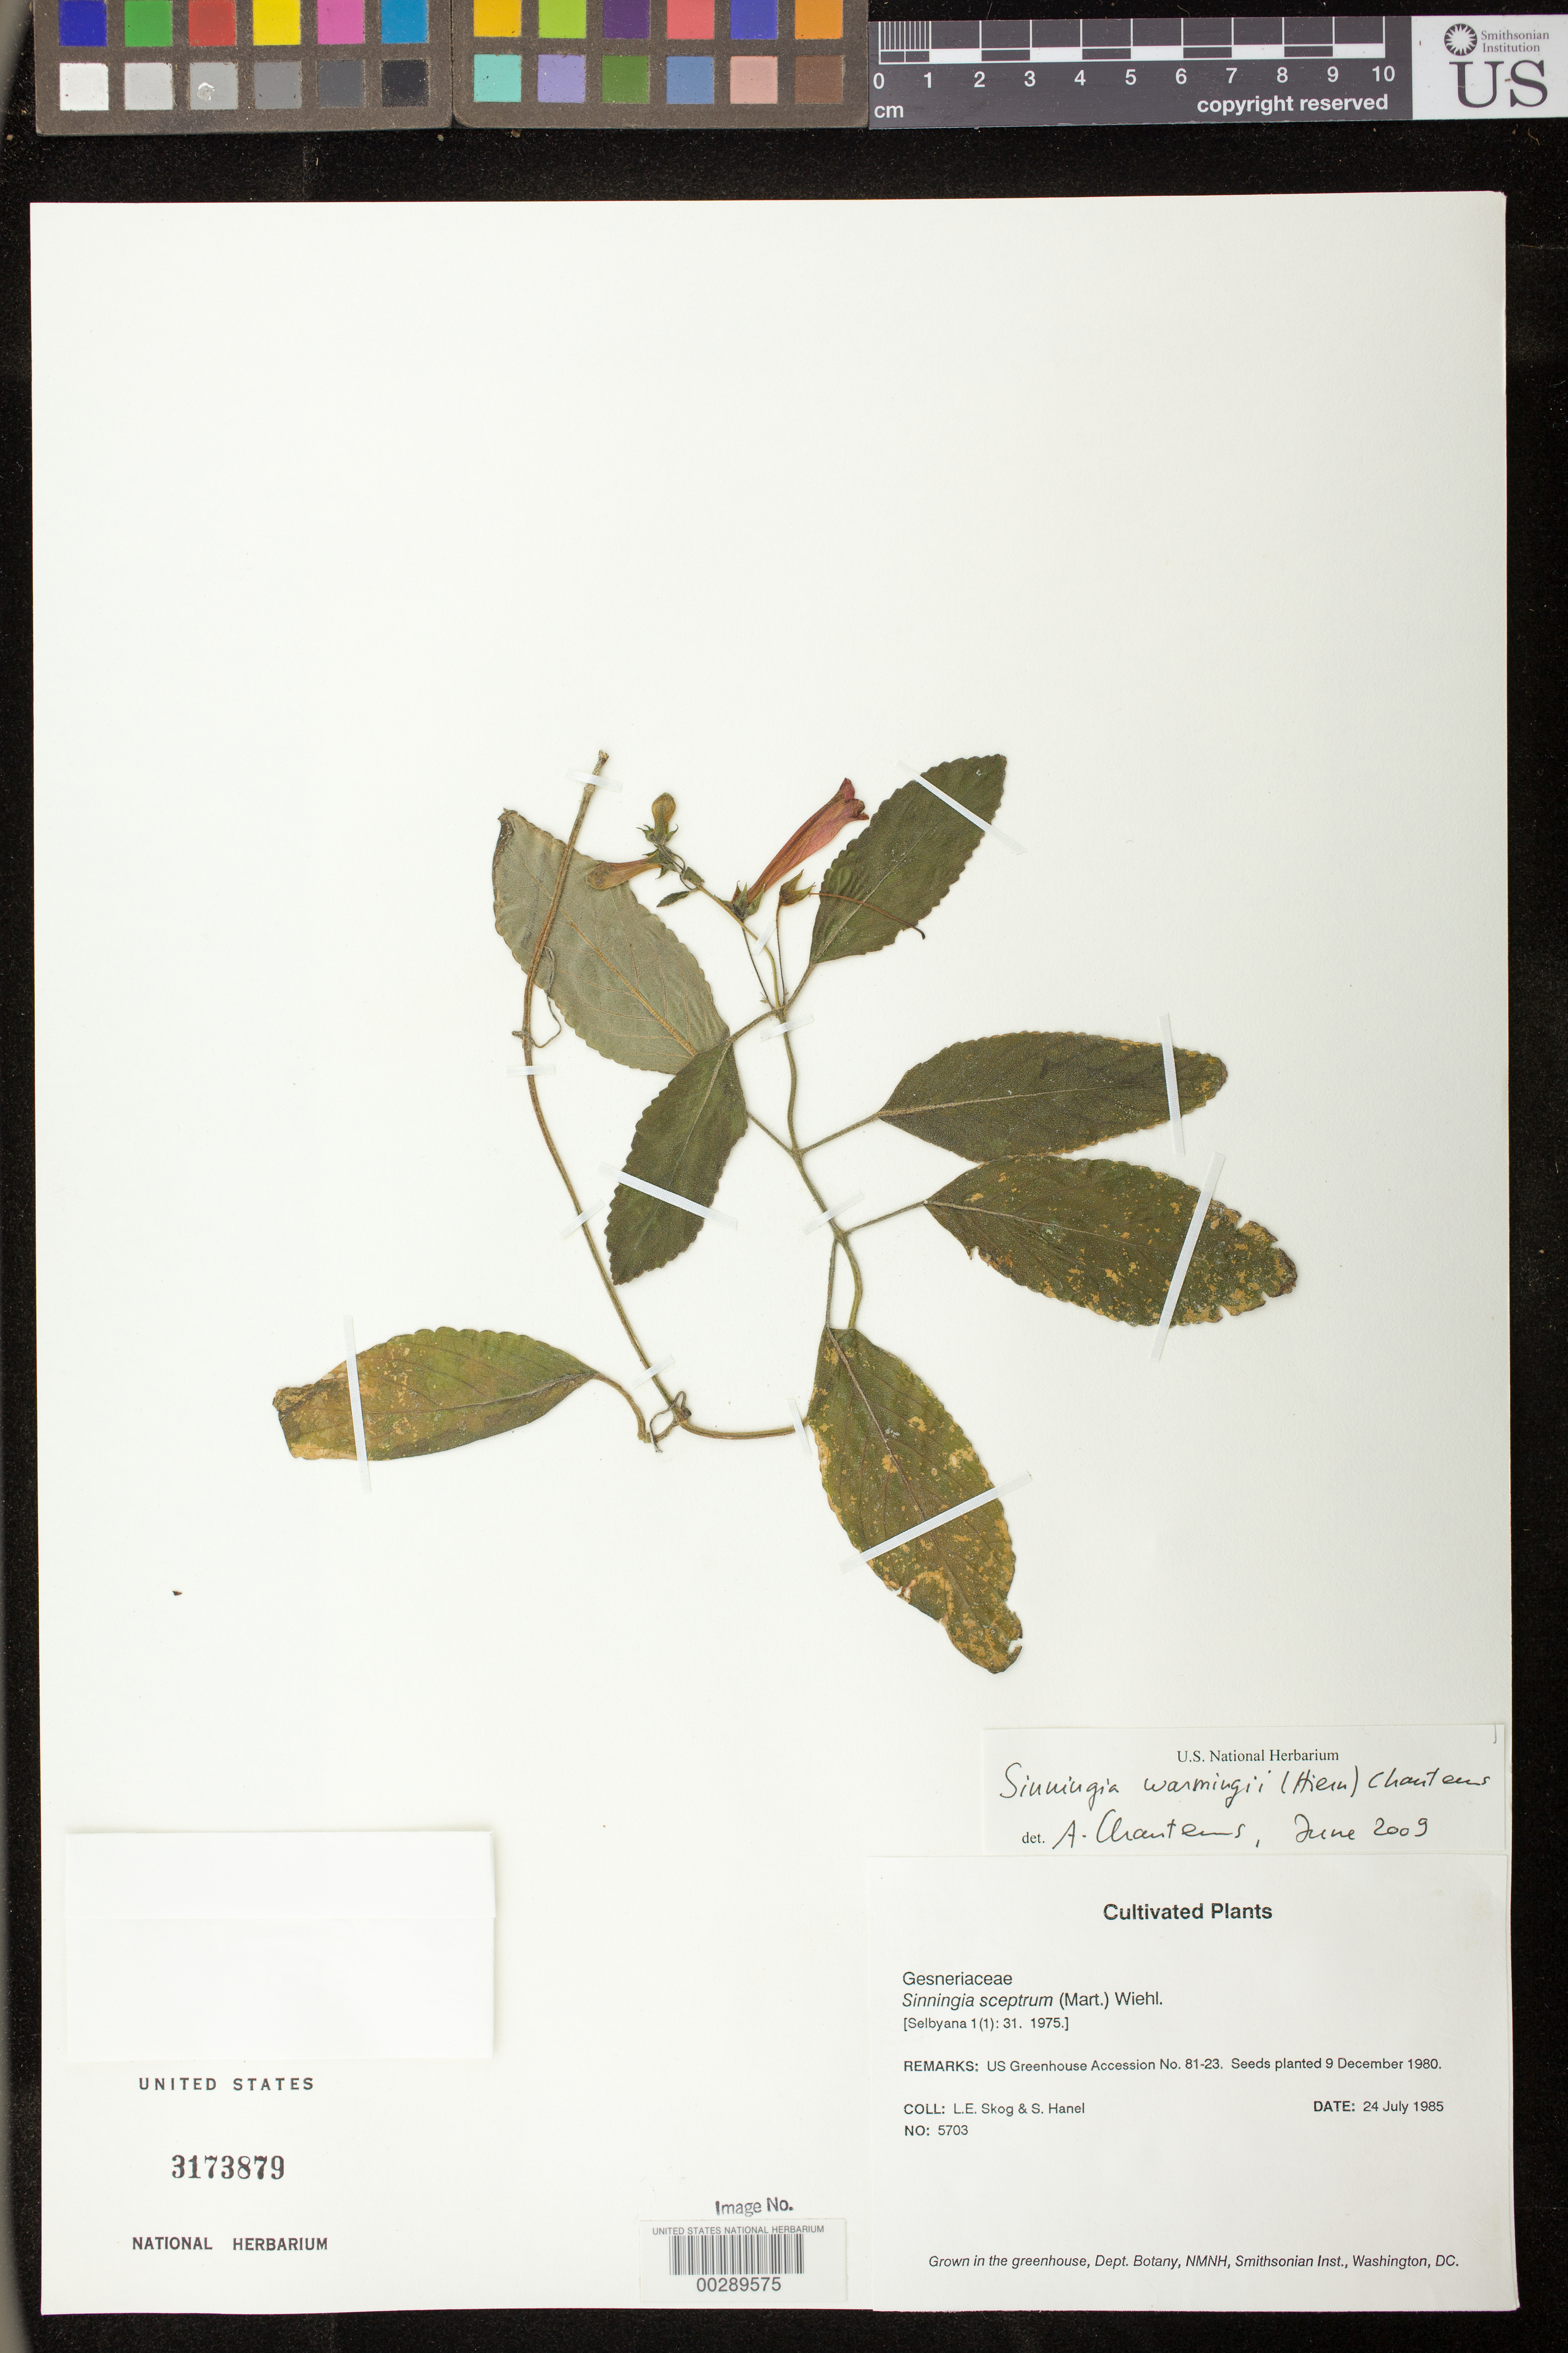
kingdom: Plantae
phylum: Tracheophyta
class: Magnoliopsida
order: Lamiales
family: Gesneriaceae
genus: Sinningia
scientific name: Sinningia warmingii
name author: (Hiern) Chautems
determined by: Chautems, A. P.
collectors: L. E. Skog & S. Hanel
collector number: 5703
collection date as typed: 24 Jul 1985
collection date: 1985-07-24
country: United States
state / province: District of Columbia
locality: Grown in the greenhouses of the Dept. of Botany, National Museum of Natural History, Smithsonian Institution, Washington, DC, U.S.A.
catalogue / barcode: US 3173879